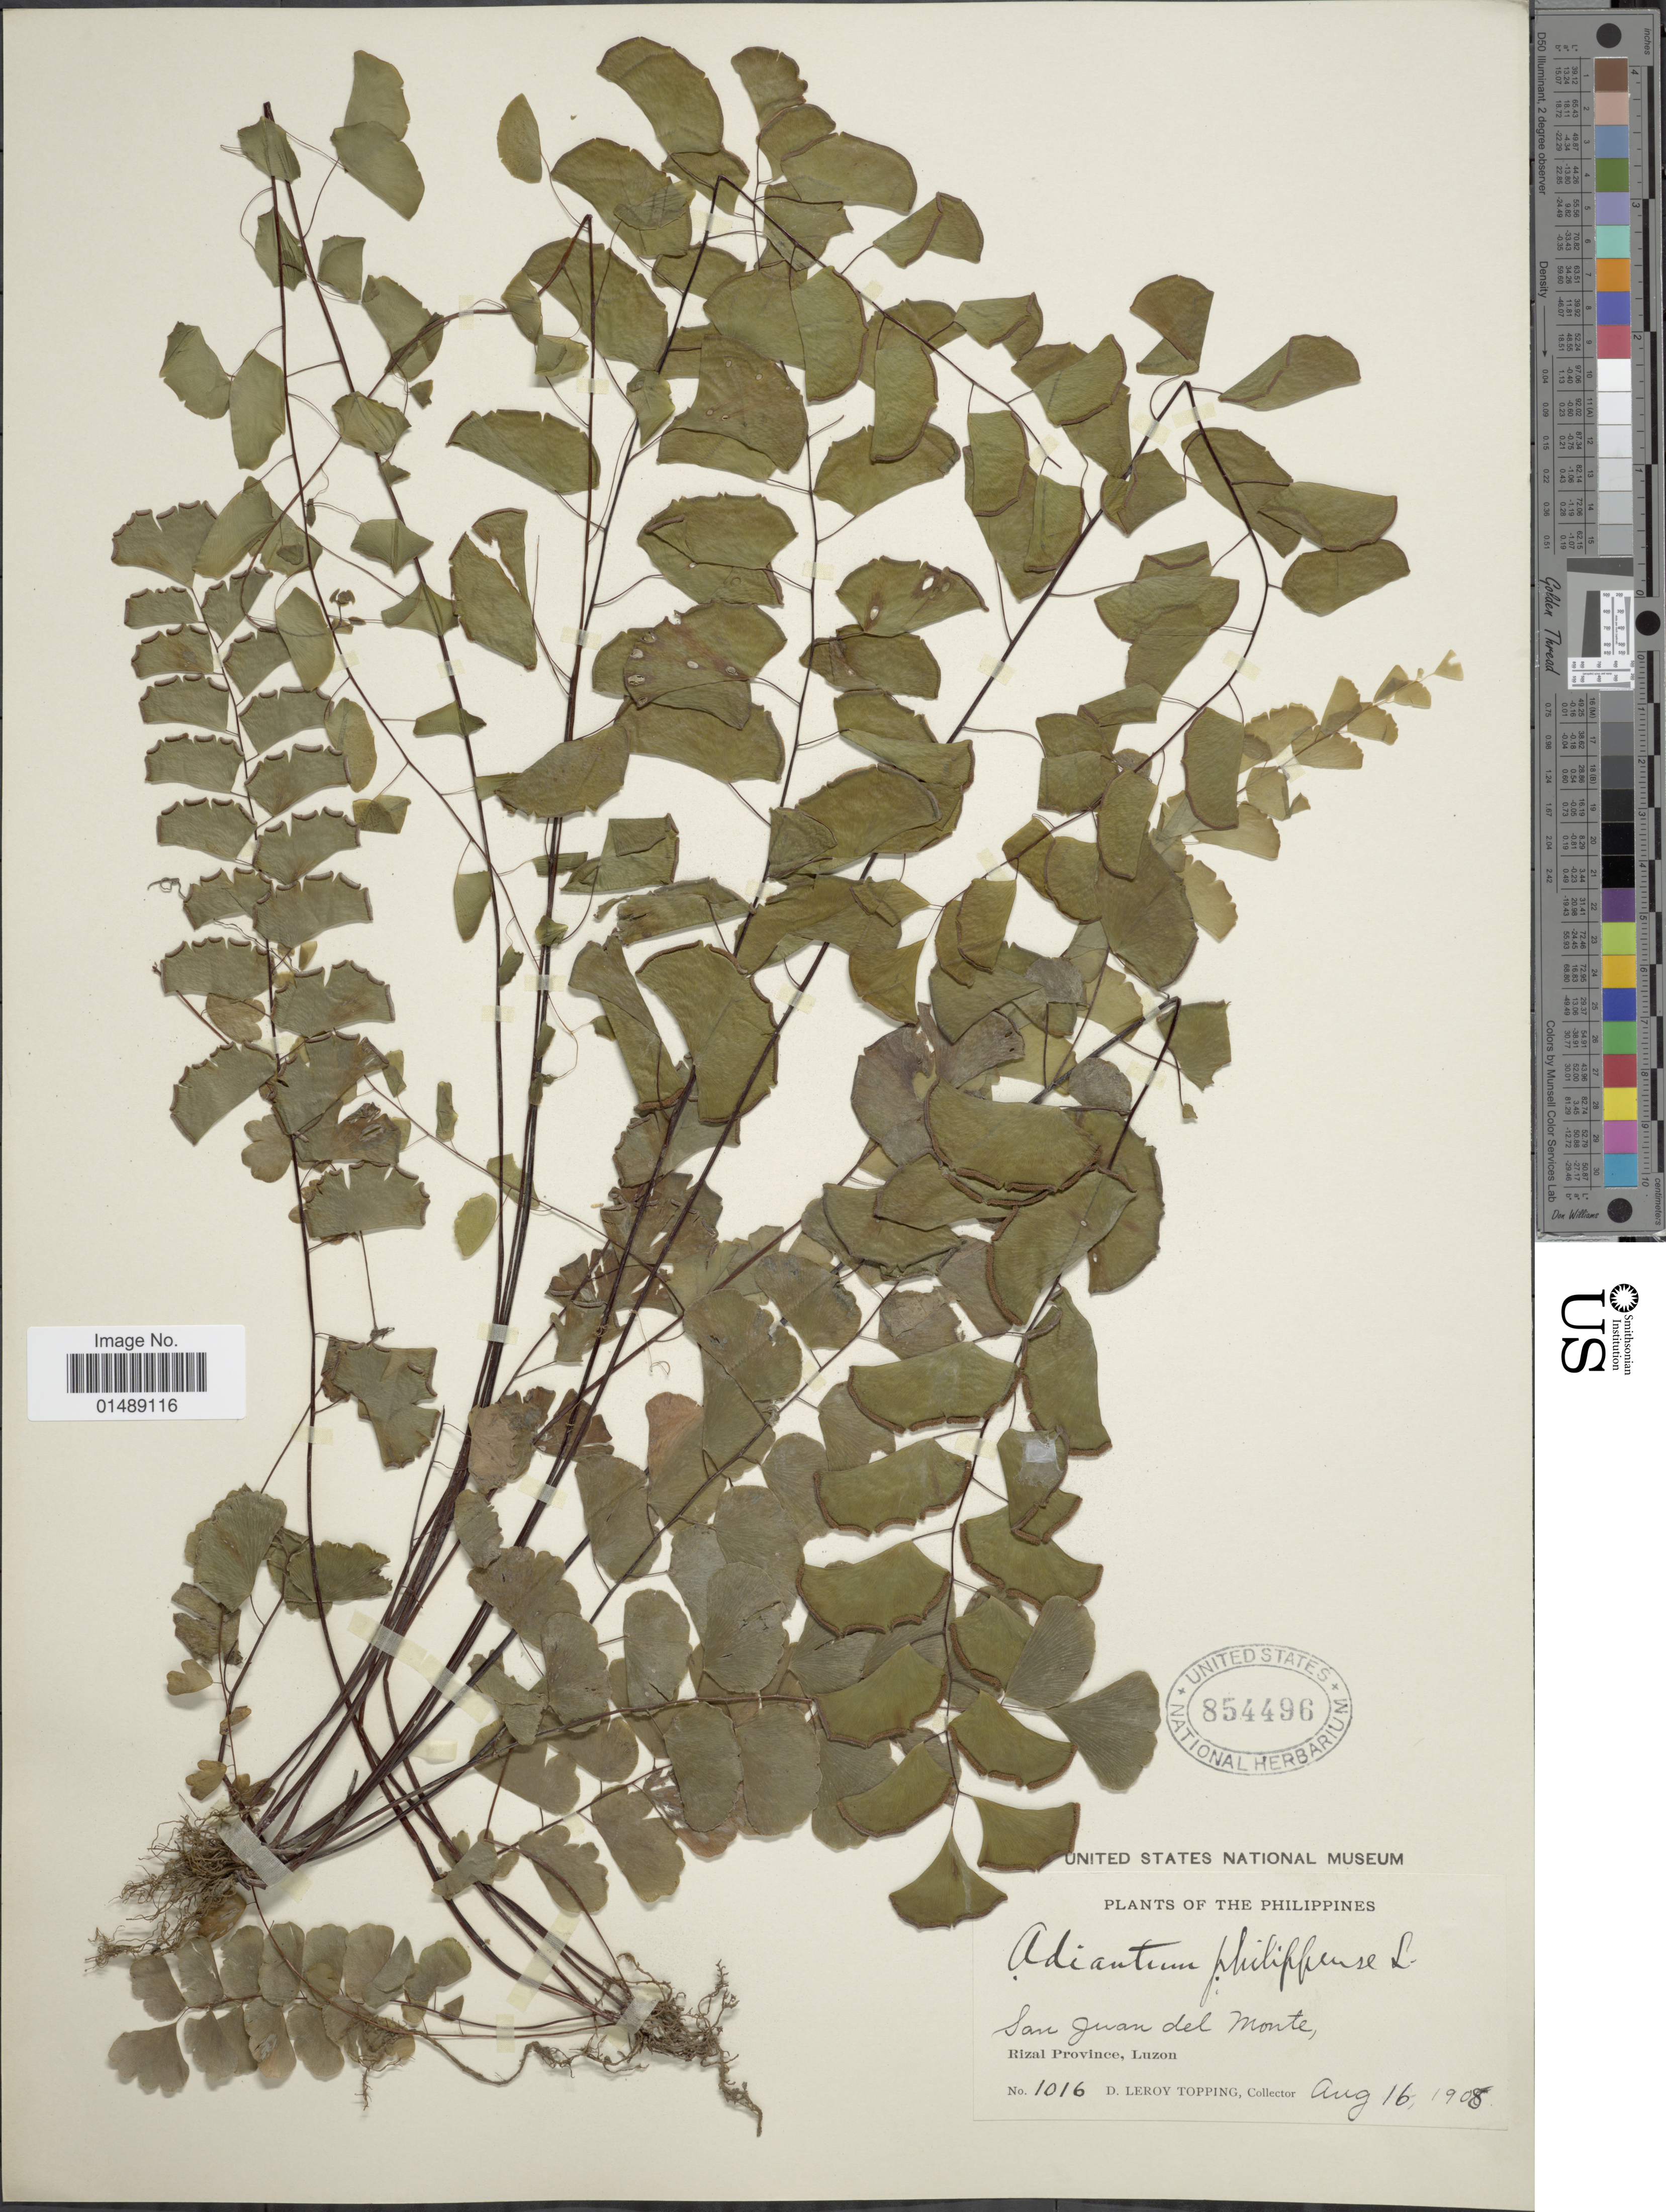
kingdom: Plantae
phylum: Tracheophyta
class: Polypodiopsida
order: Polypodiales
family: Pteridaceae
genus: Adiantum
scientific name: Adiantum philippense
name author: L.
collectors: D. L. Topping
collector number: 1016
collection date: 1908-08-16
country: Philippines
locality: San Juan del Monte, Rizal Province, Luzon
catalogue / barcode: US 854496